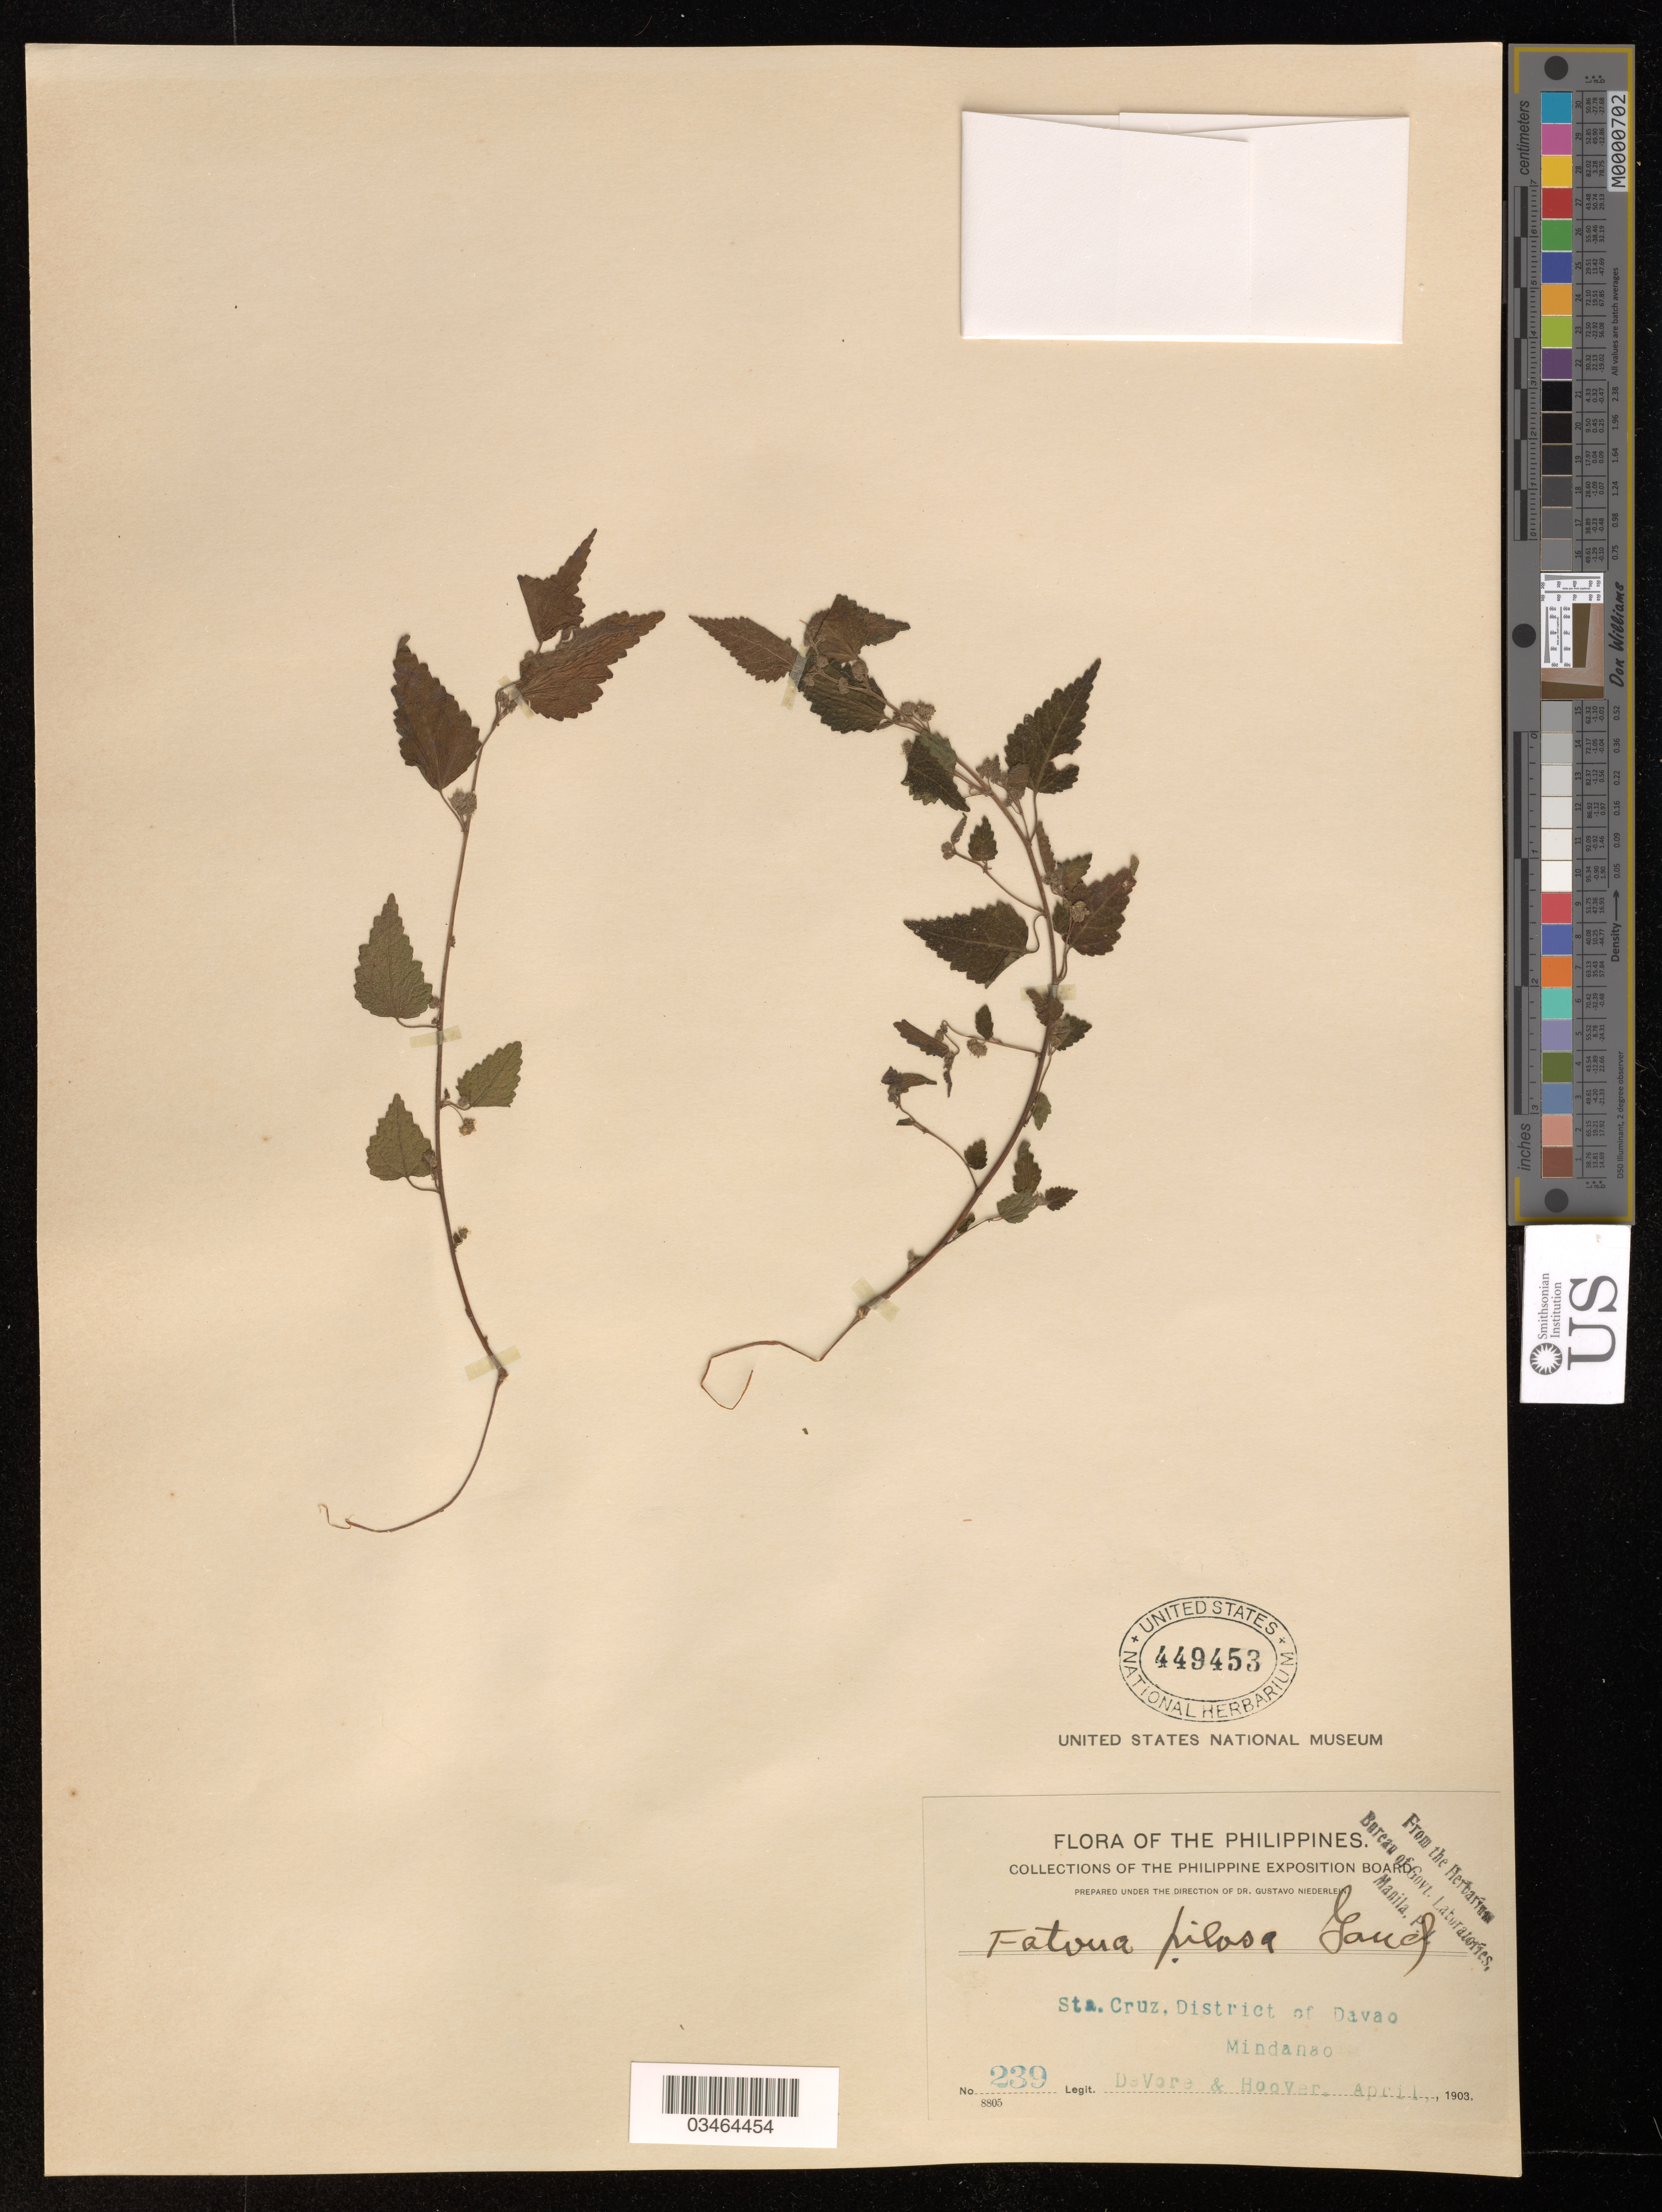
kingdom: Plantae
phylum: Tracheophyta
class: Magnoliopsida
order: Rosales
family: Moraceae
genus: Fatoua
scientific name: Fatoua pilosa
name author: Gaudich.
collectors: -. DeVore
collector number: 239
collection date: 1903-04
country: Philippines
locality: Sta. Cruz. District of Davao. Mindanao.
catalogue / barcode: US 449453